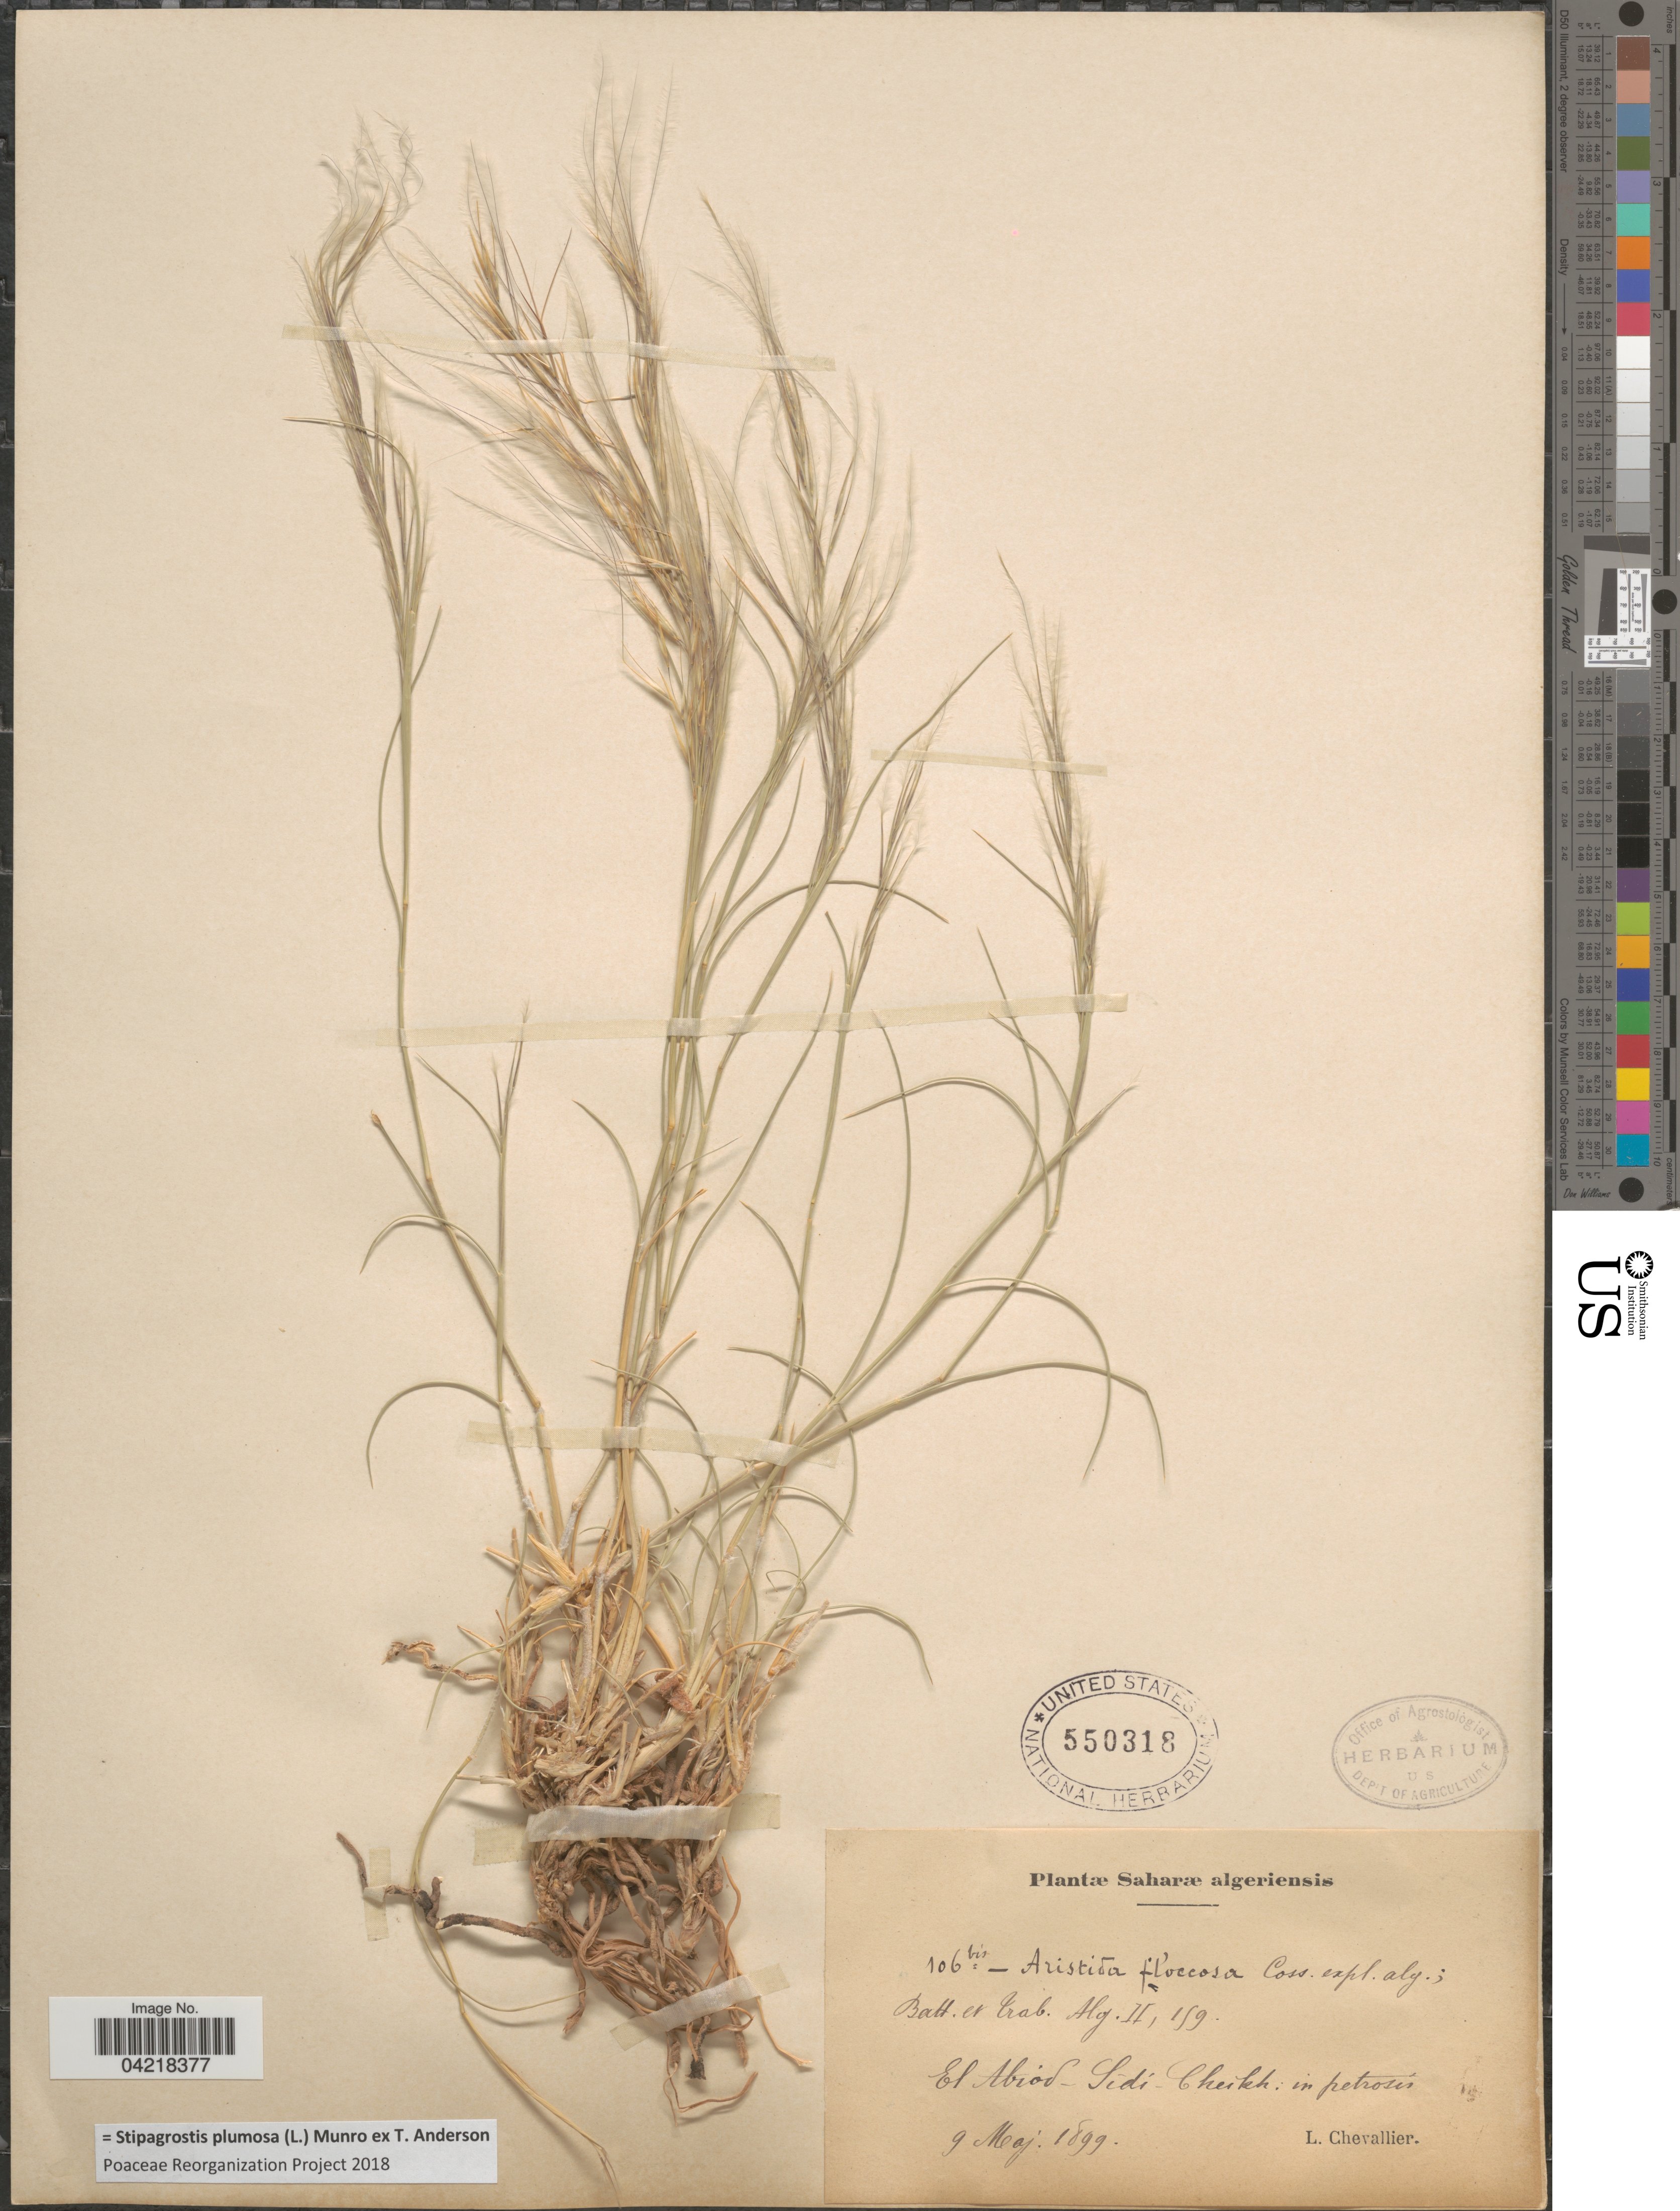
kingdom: Plantae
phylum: Tracheophyta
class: Liliopsida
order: Poales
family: Poaceae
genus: Stipagrostis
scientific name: Stipagrostis plumosa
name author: (L.) Munro ex T. Anderson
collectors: L. Chevallier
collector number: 106bis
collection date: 1899-05-09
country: Algeria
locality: Saharæ algeriensis. El Abiod-Sidi-Cheikh: in petrosis.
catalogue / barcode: US 550318